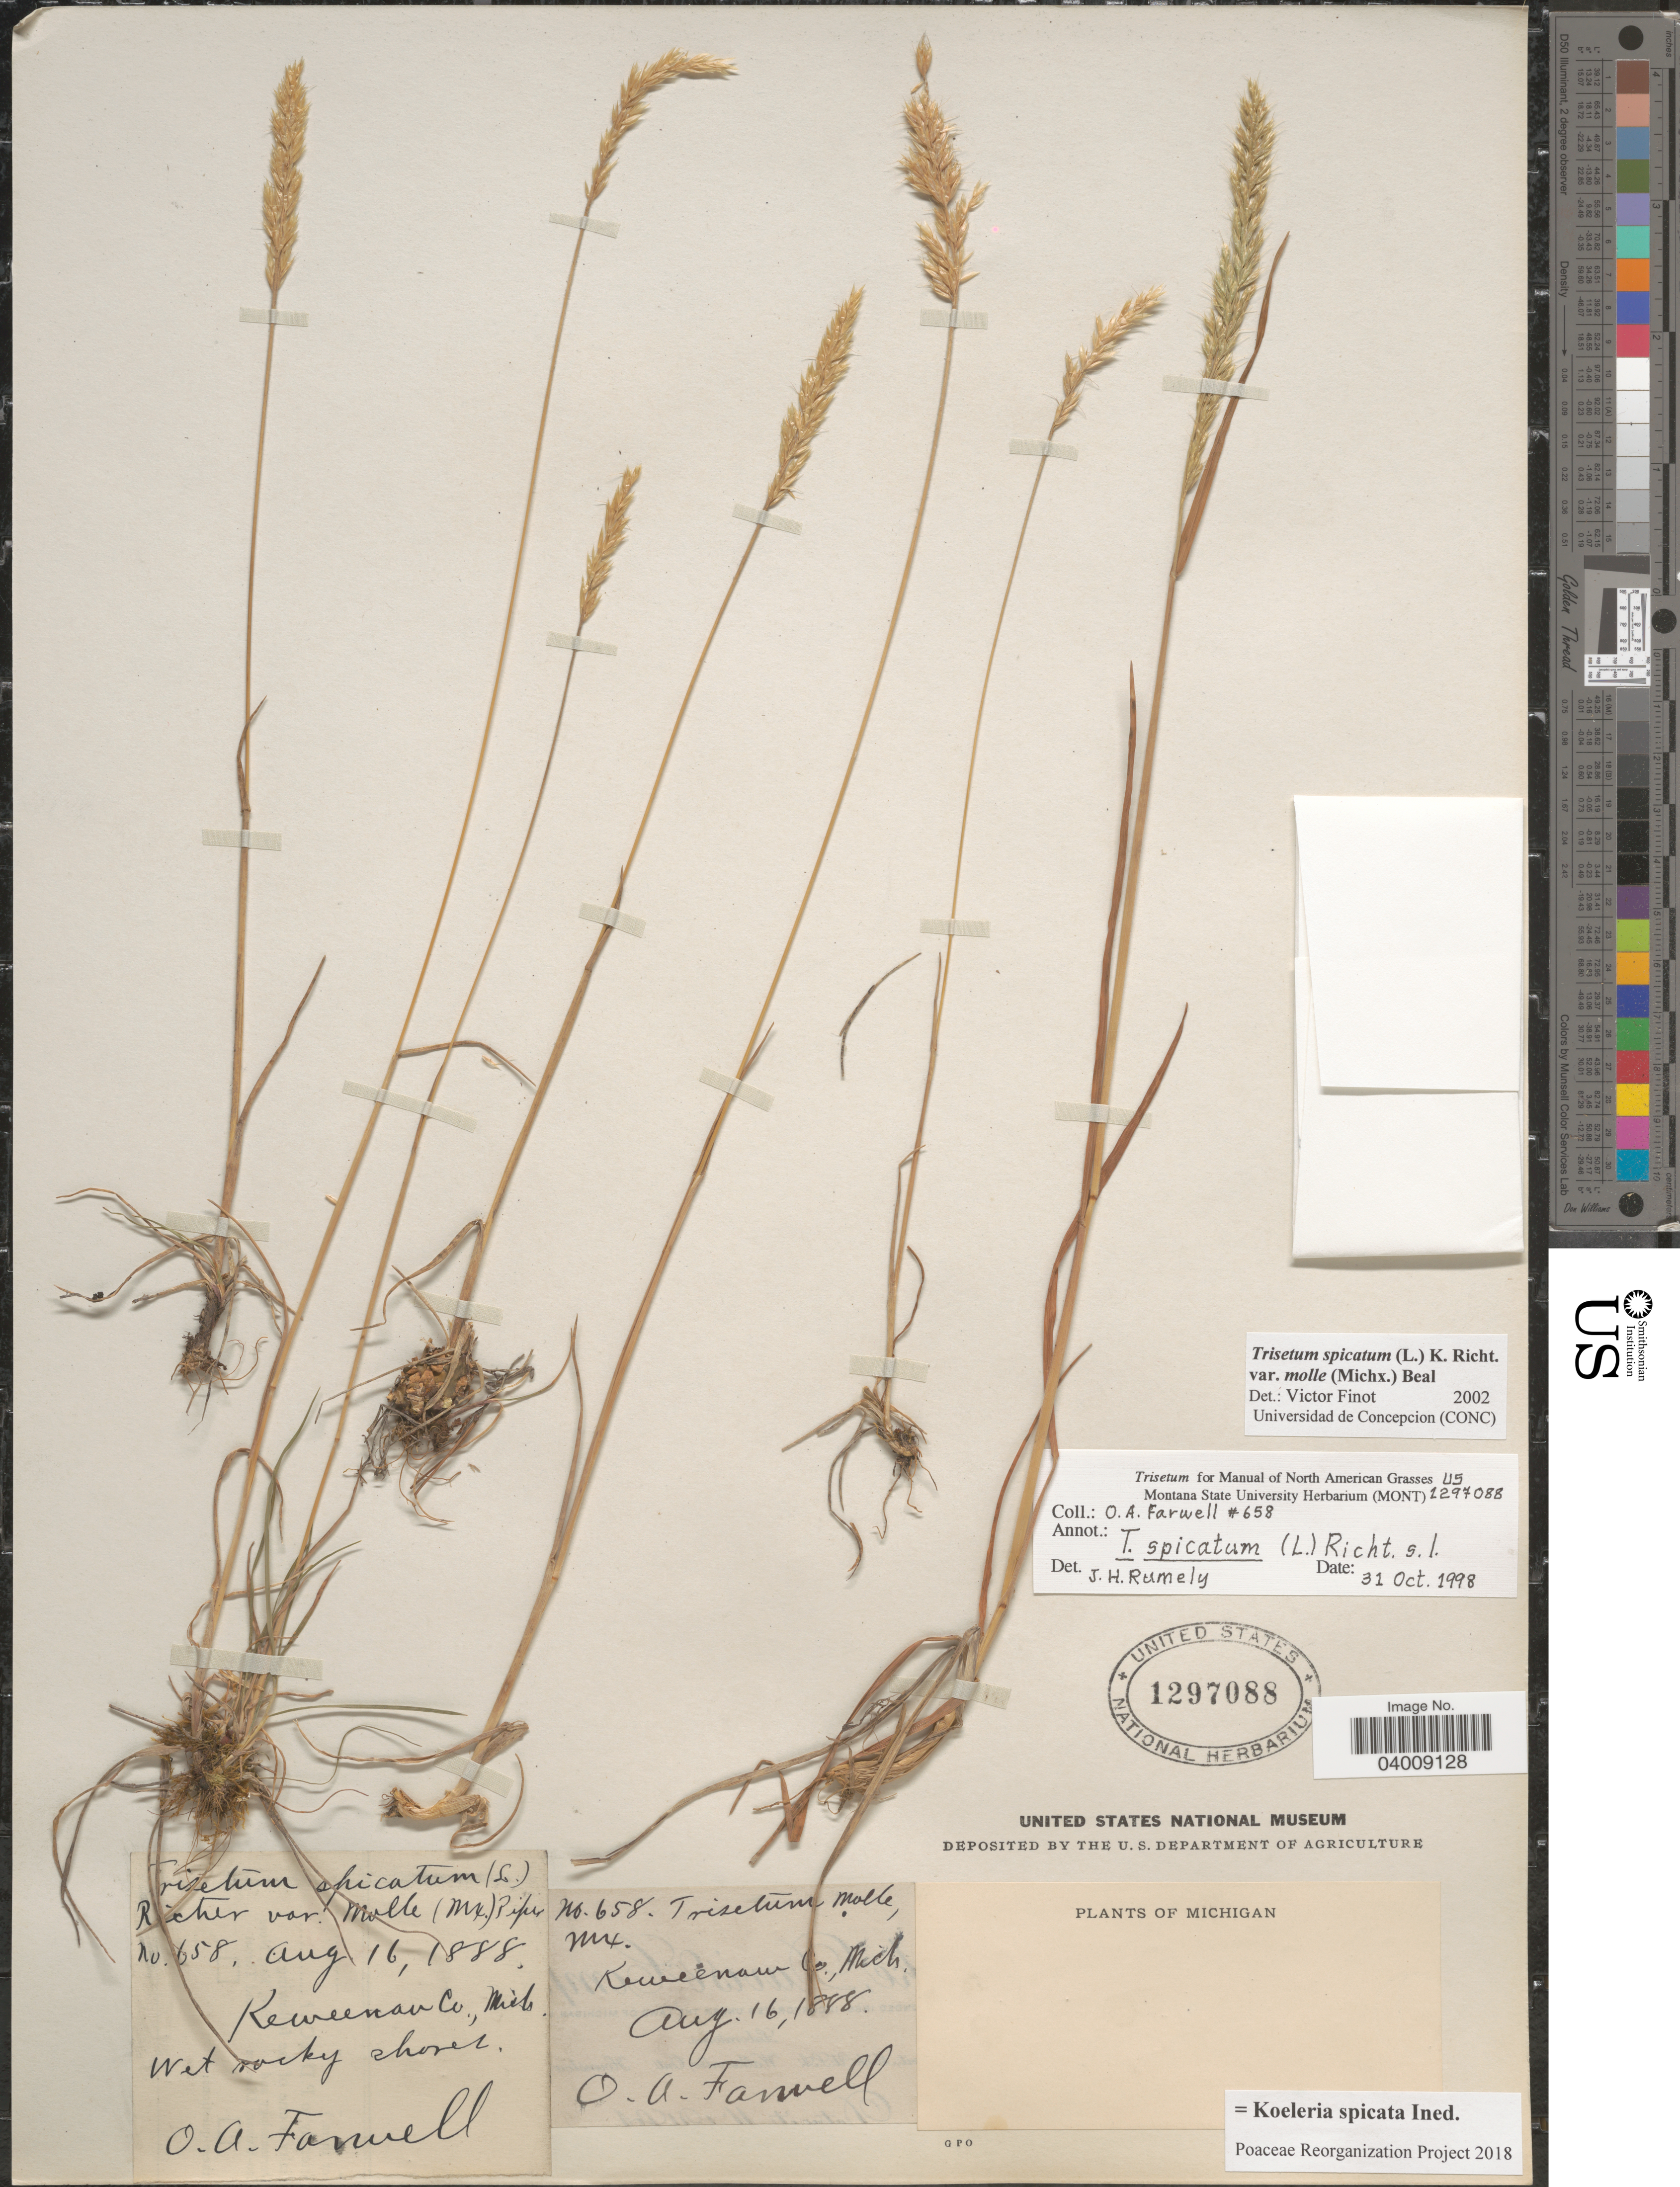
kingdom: Plantae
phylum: Tracheophyta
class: Liliopsida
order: Poales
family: Poaceae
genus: Koeleria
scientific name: Koeleria spicata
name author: (L.) Barberá et al.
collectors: O. Farwell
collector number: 658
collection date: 1888-08-16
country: United States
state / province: Michigan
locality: Keweenaw Co.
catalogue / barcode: US 1297088